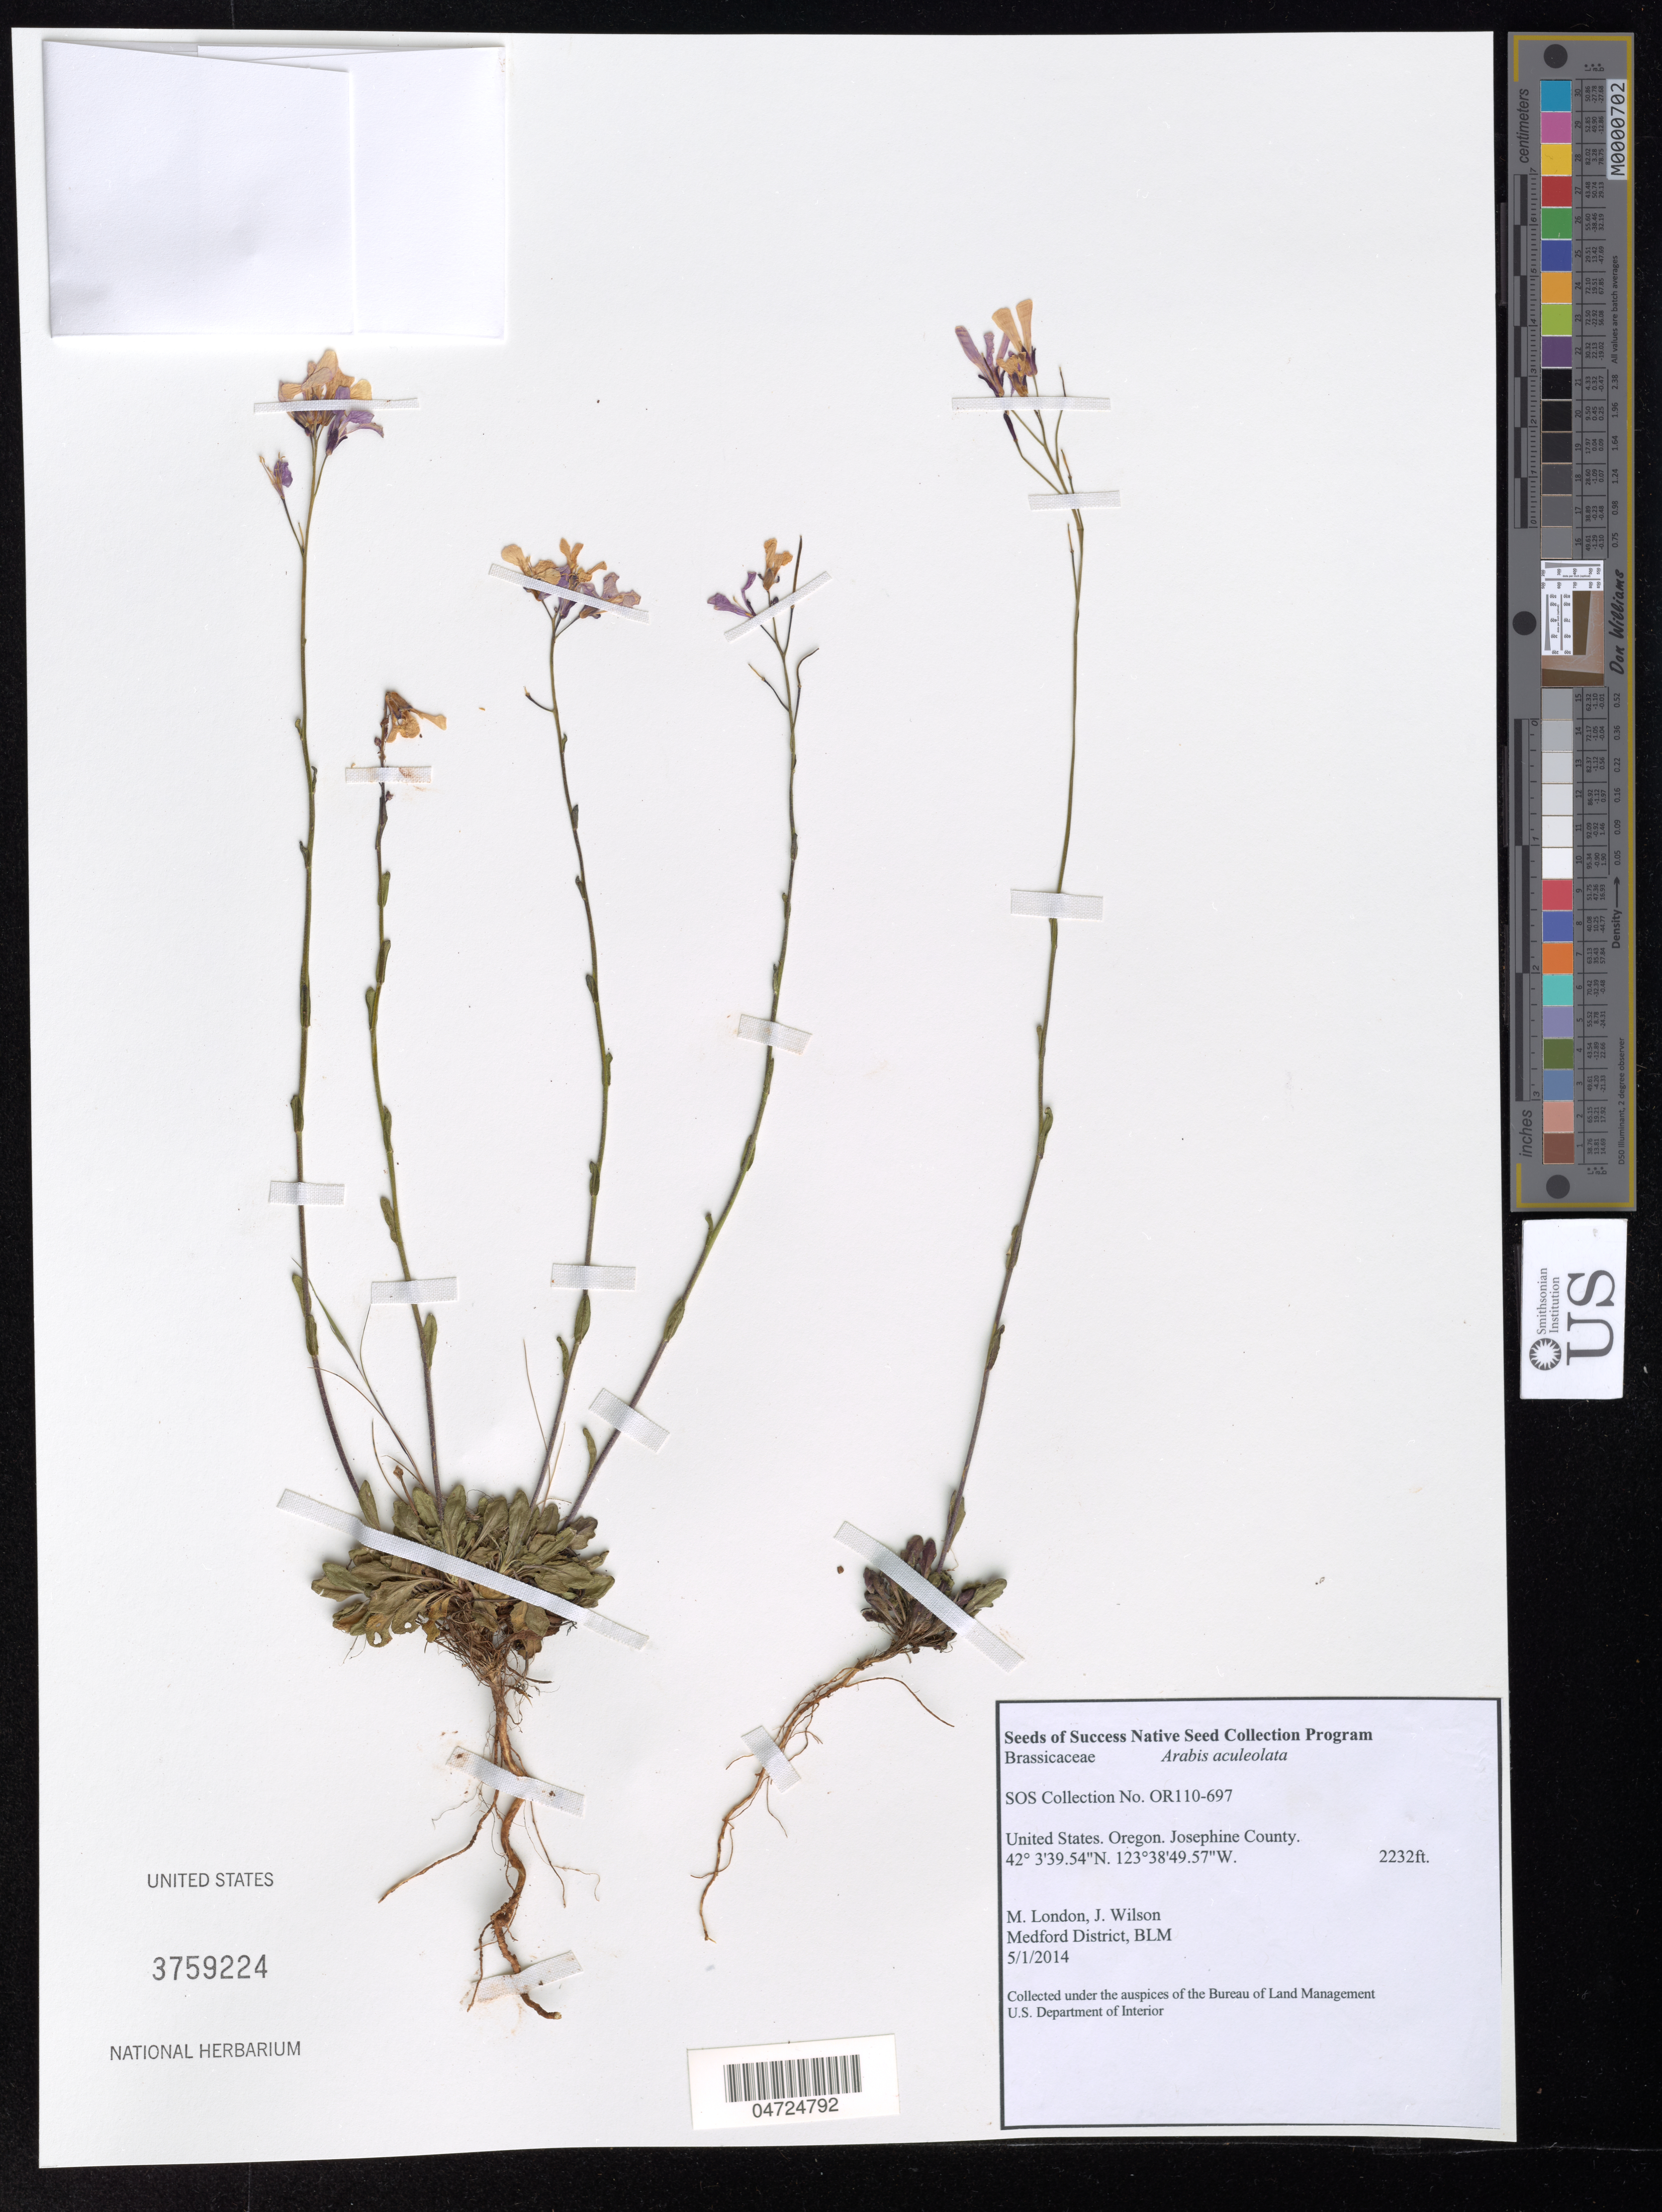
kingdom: Plantae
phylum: Tracheophyta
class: Magnoliopsida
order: Brassicales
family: Brassicaceae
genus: Arabis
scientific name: Arabis aculeolata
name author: Greene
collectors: M. London & J. Wilson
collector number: OR110-697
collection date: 2014-05-01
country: United States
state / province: Oregon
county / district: Josephine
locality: Josephine County.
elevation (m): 680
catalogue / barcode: US 3759224